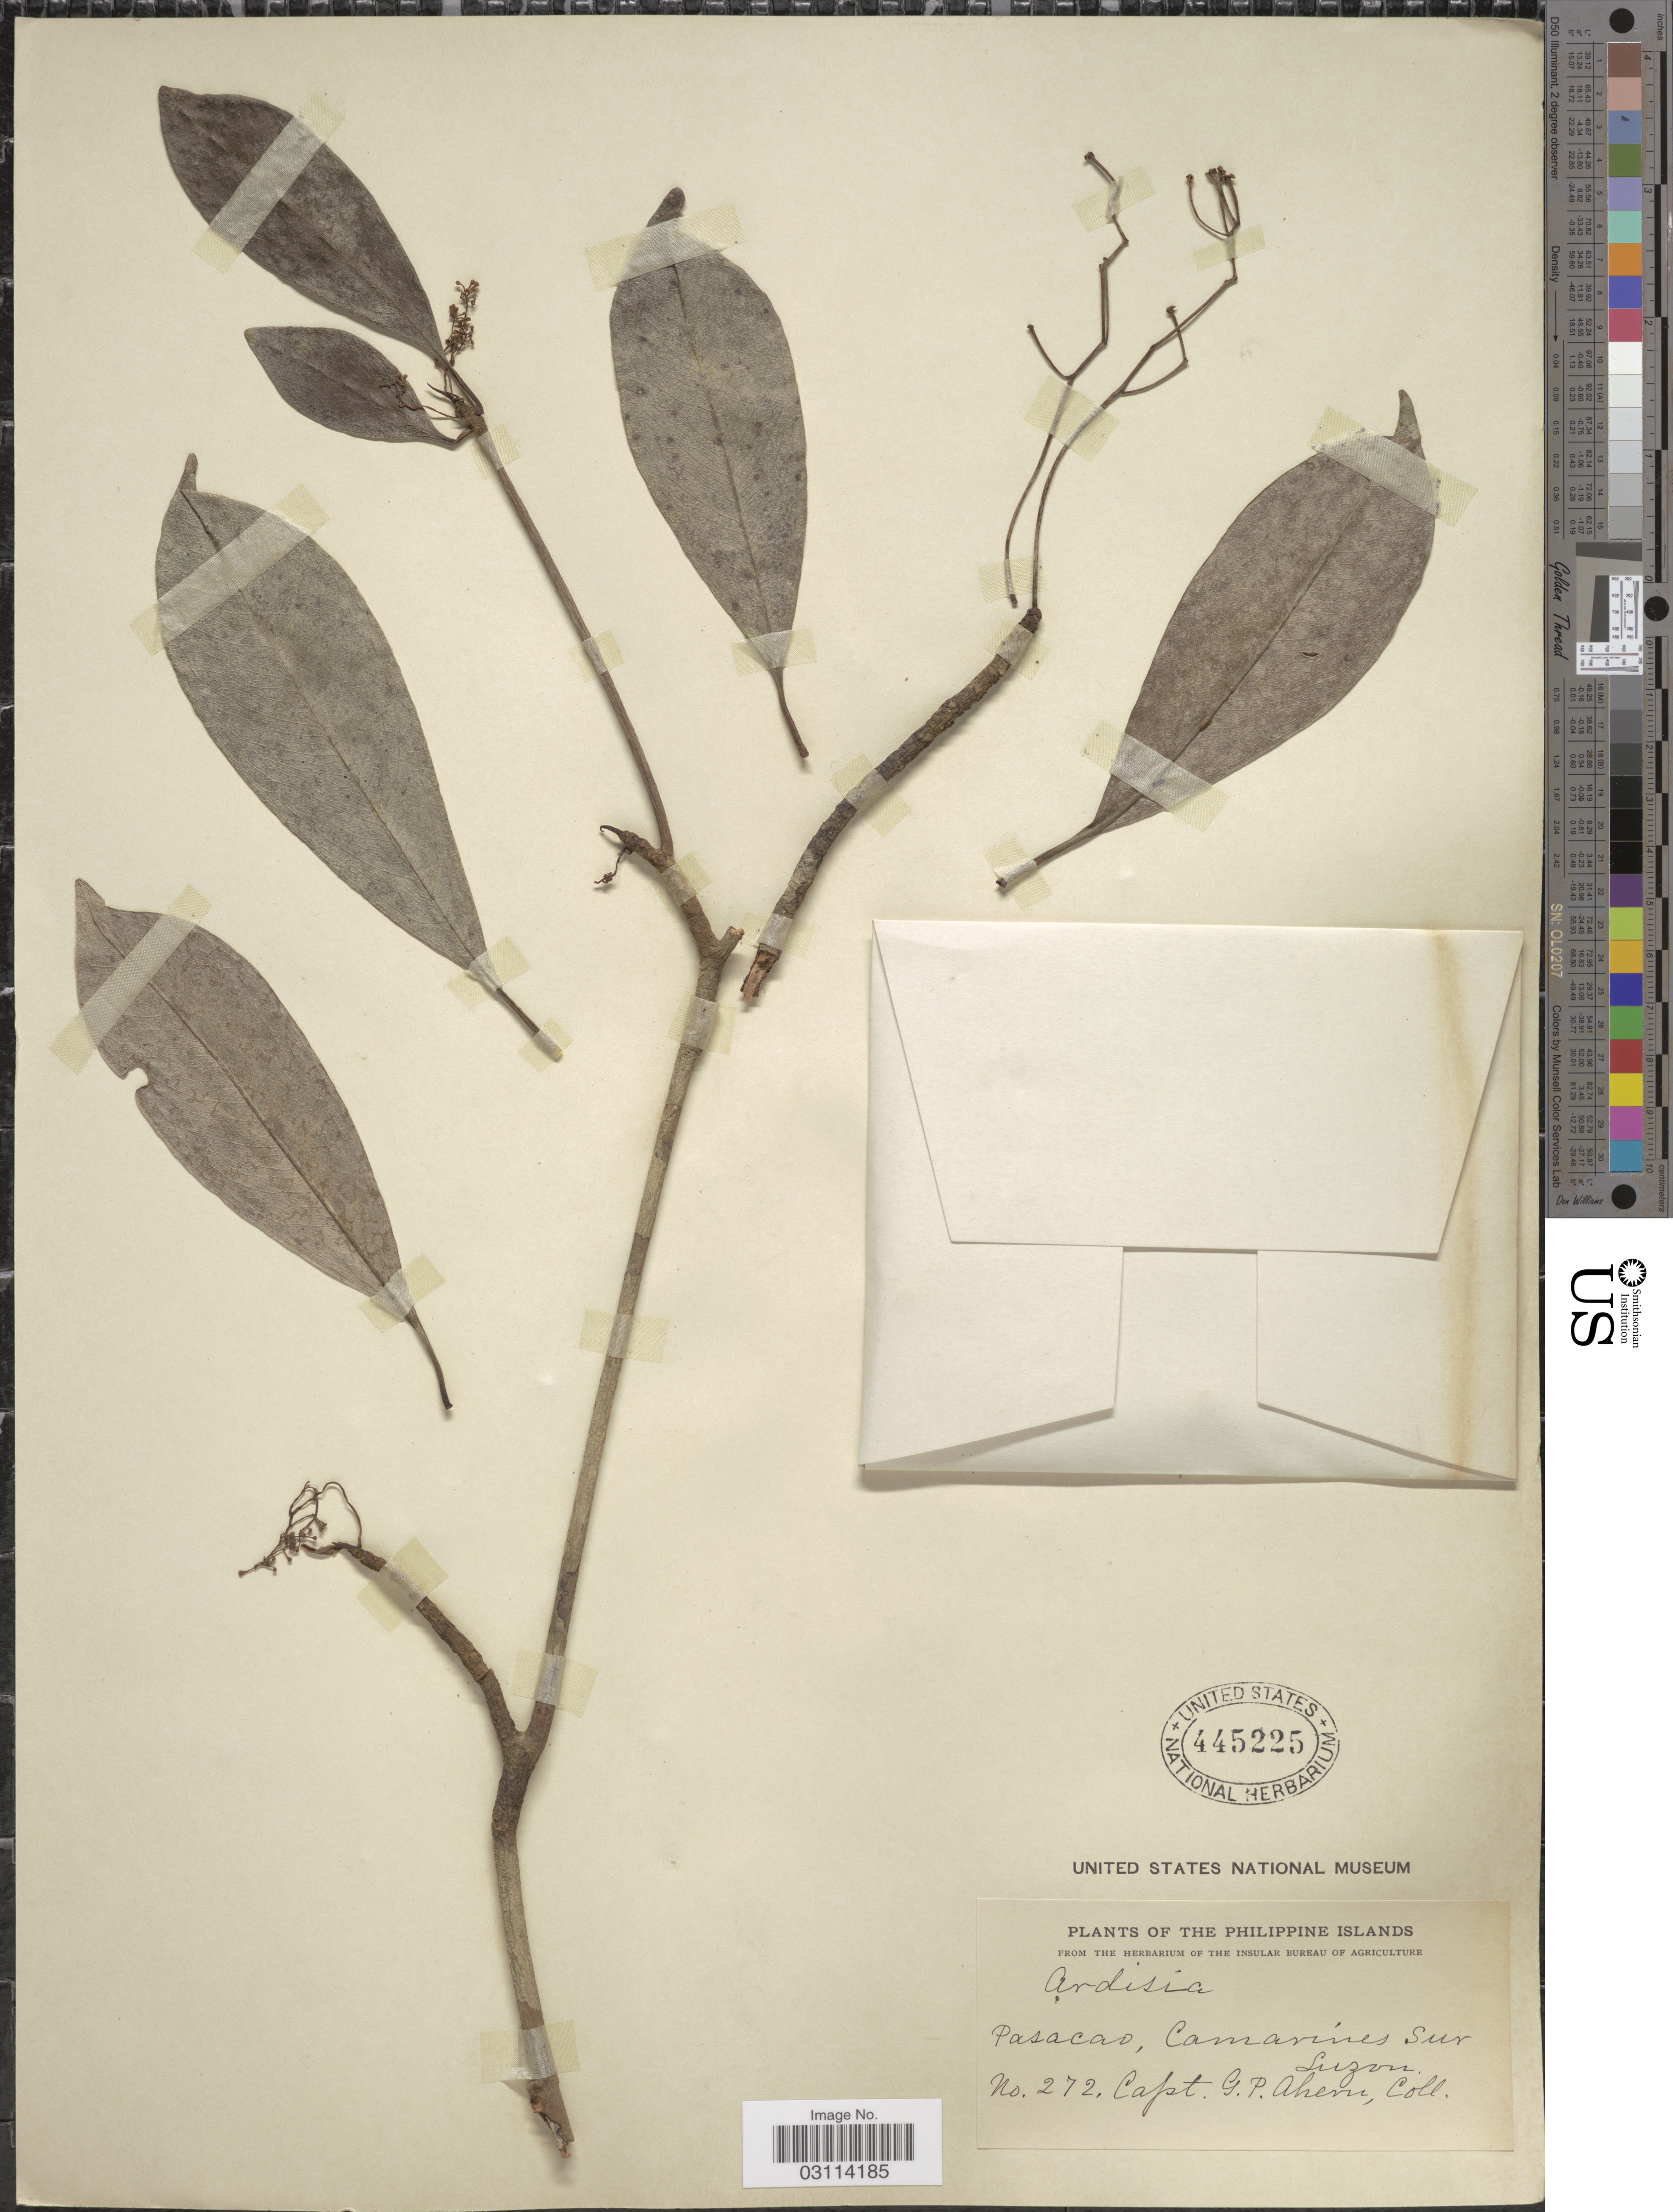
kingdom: Plantae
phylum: Tracheophyta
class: Magnoliopsida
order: Ericales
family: Primulaceae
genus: Discocalyx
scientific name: Discocalyx merrillii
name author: Mez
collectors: G. Ahern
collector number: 272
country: Philippines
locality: Pasacao, Camarines, Sur Luzon.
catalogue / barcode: US 445225